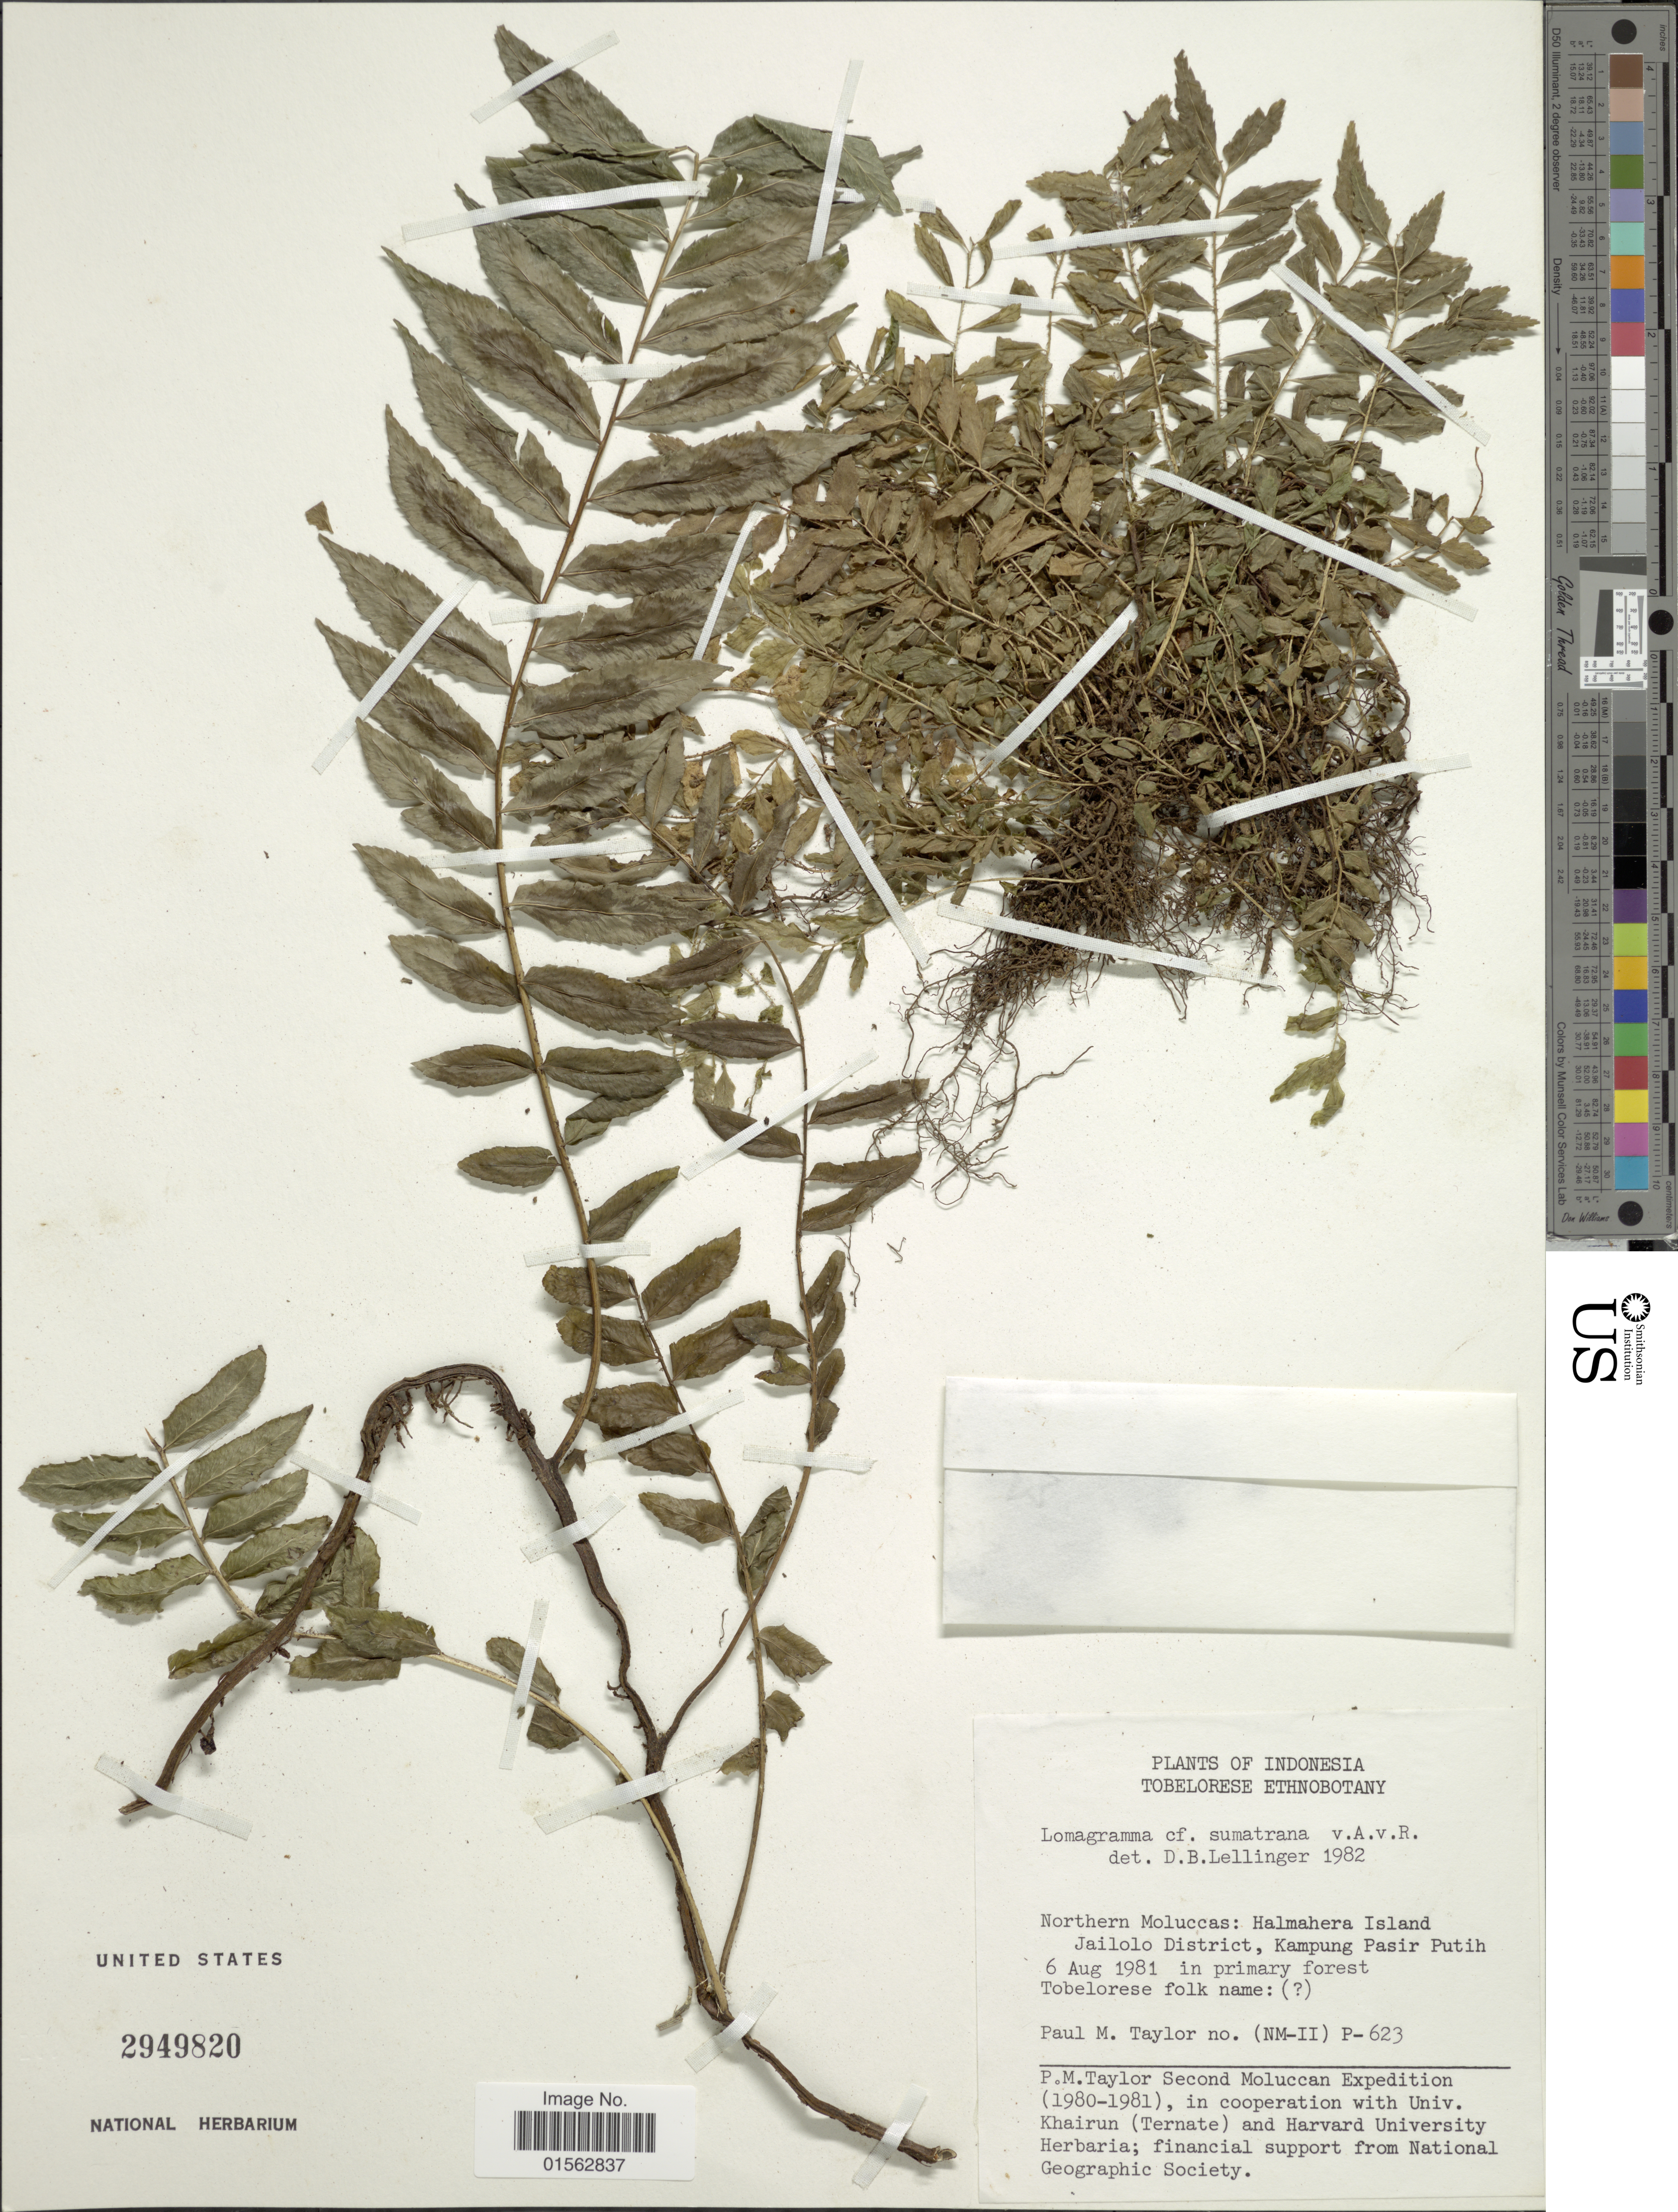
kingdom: Plantae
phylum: Tracheophyta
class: Polypodiopsida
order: Polypodiales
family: Dryopteridaceae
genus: Lomagramma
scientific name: Lomagramma sumatrana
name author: Alderw.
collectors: P. M. Taylor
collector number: (NM-II) P-623*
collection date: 1981-08-06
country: Indonesia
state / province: Maluku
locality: Indonesia, Northern Moluccas: Halmahera Island Jailolo District, kampung Pasir Putih, in primary forest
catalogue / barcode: US 2949820